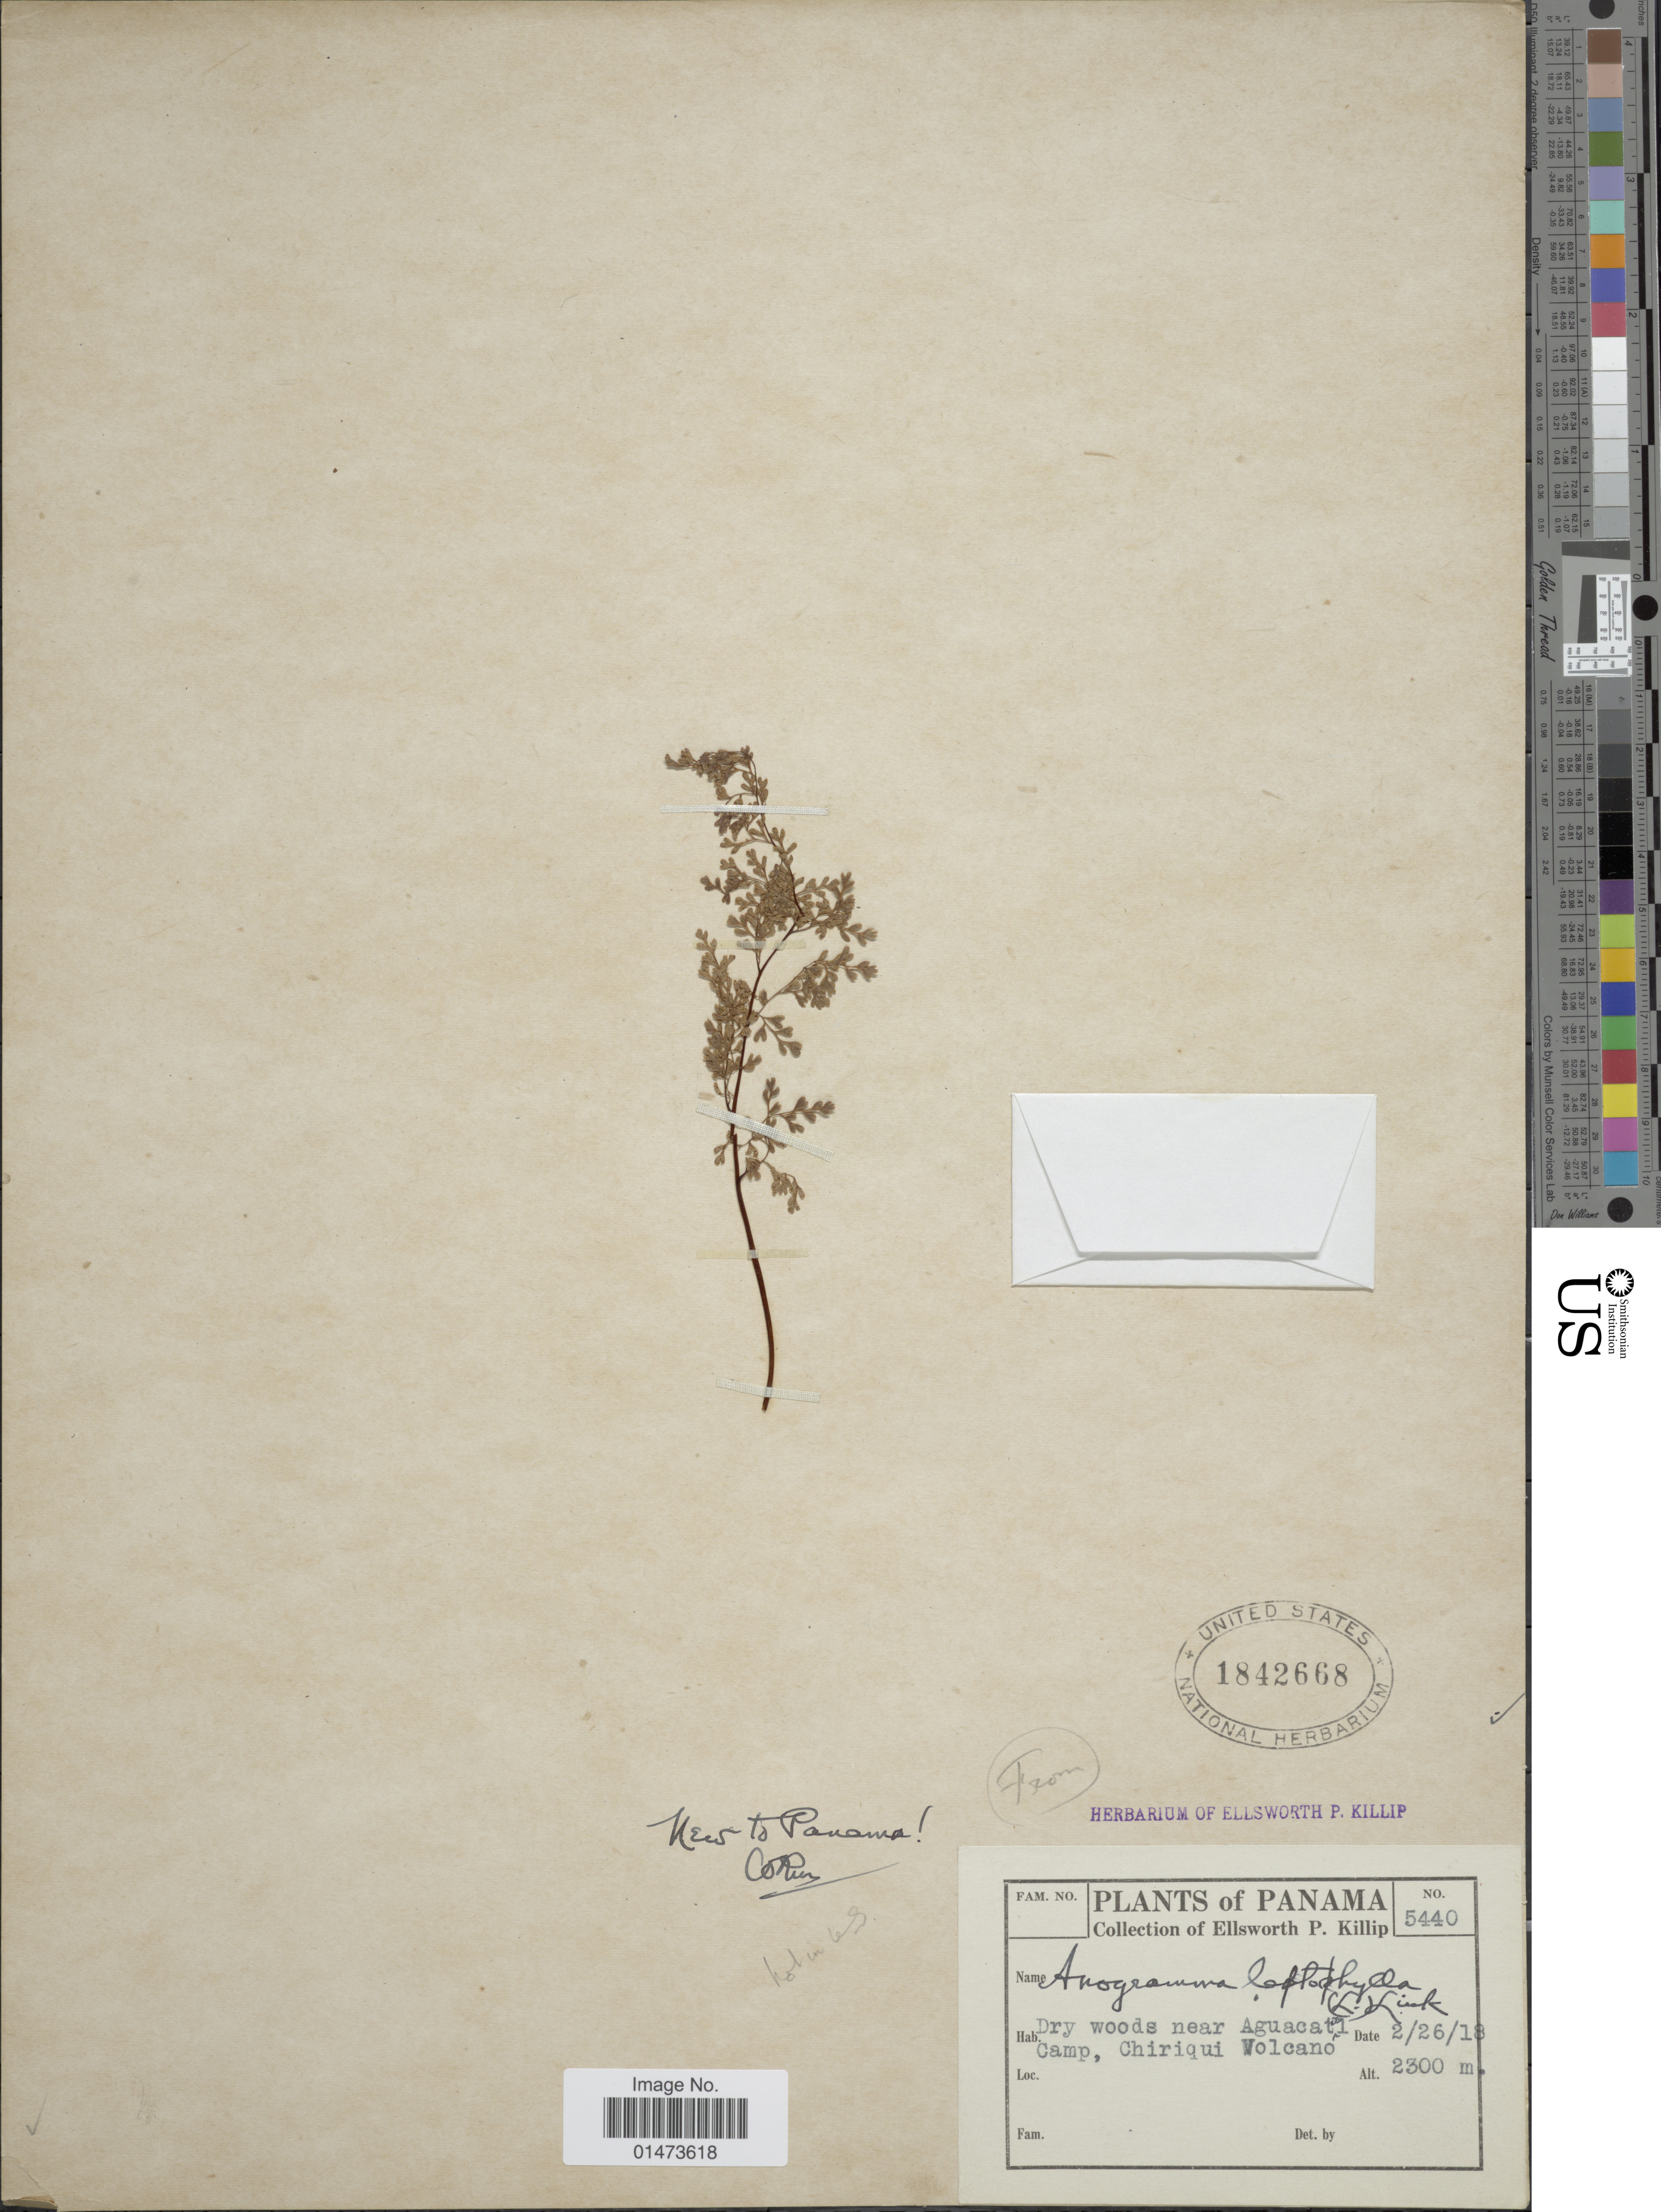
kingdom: Plantae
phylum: Tracheophyta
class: Polypodiopsida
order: Polypodiales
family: Pteridaceae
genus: Anogramma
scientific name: Anogramma leptophylla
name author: (L.) Link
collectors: E. P. Killip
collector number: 5440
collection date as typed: Transcribed d/m/y: 26/2/18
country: Panama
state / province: Chiriqui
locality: Dry woods near Aguacatl Camp, Chiriqui Volcano.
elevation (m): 2300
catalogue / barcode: US 1842668